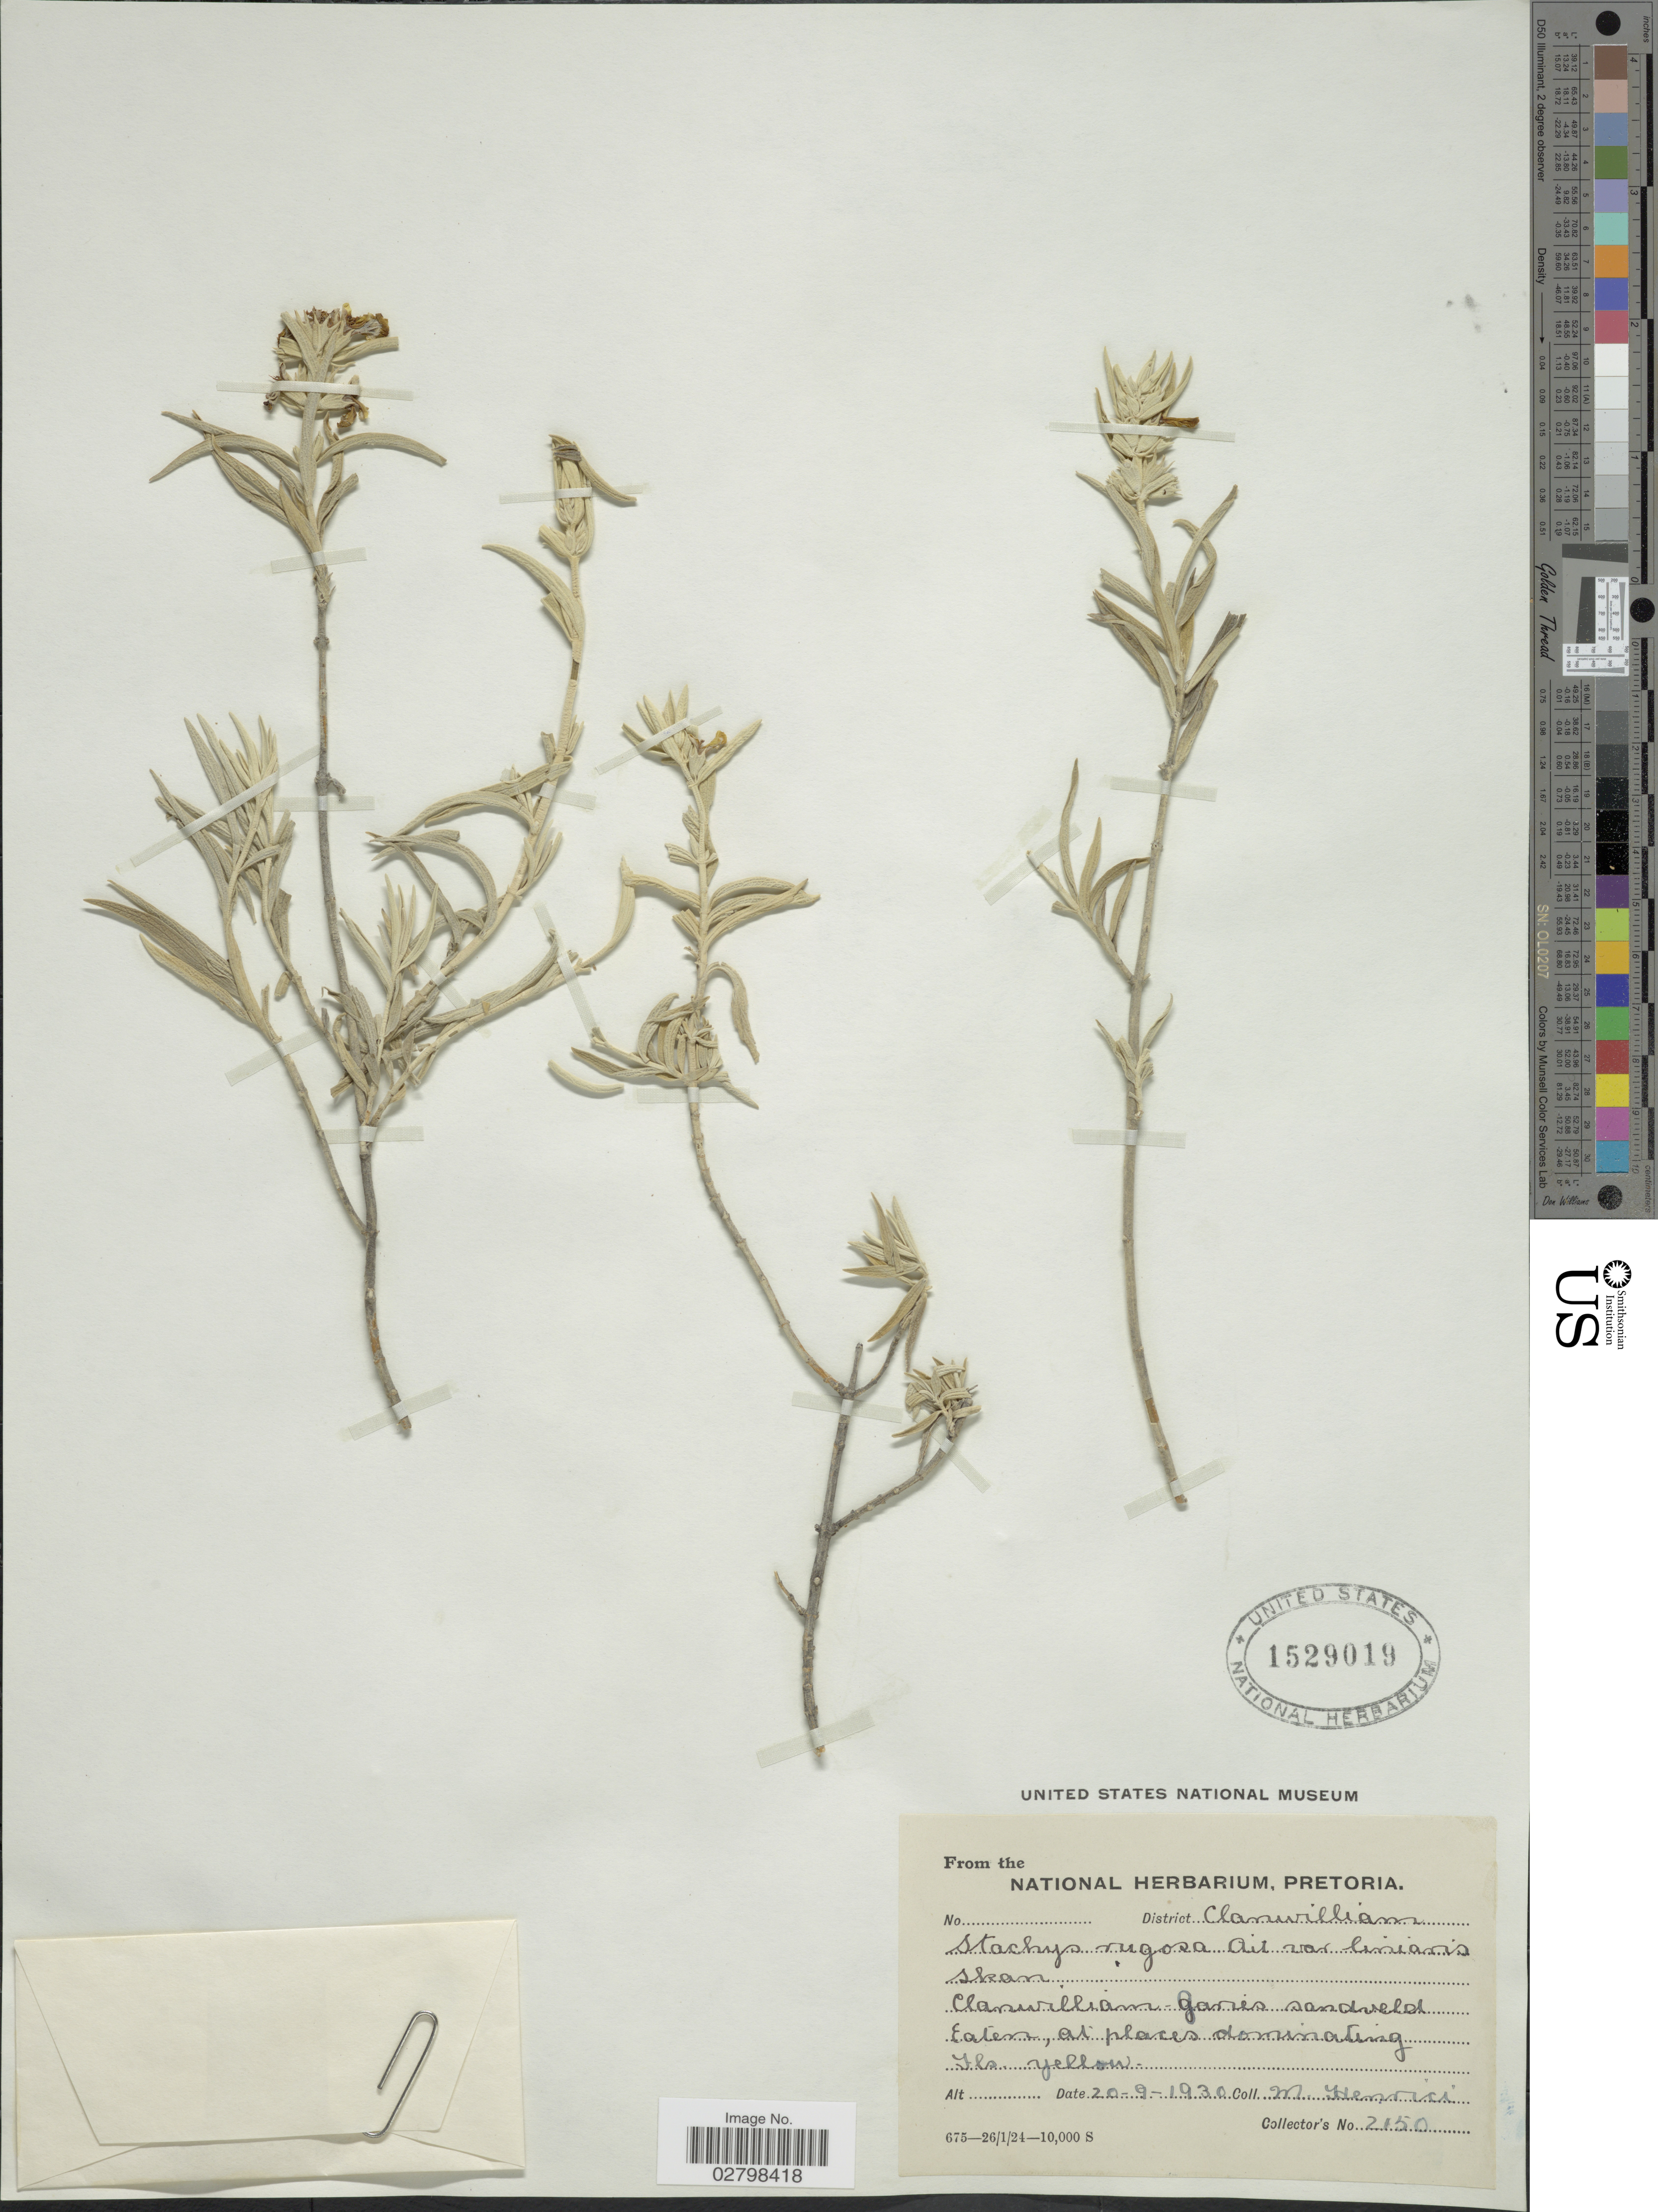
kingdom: Plantae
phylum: Tracheophyta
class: Magnoliopsida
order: Lamiales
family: Lamiaceae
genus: Stachys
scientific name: Stachys rugosa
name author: Aiton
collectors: M. Henrici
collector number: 2150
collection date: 1930-09-20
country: South Africa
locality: District Clanwilliam. Clanwilliam-Garies sandveld.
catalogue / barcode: US 1529019